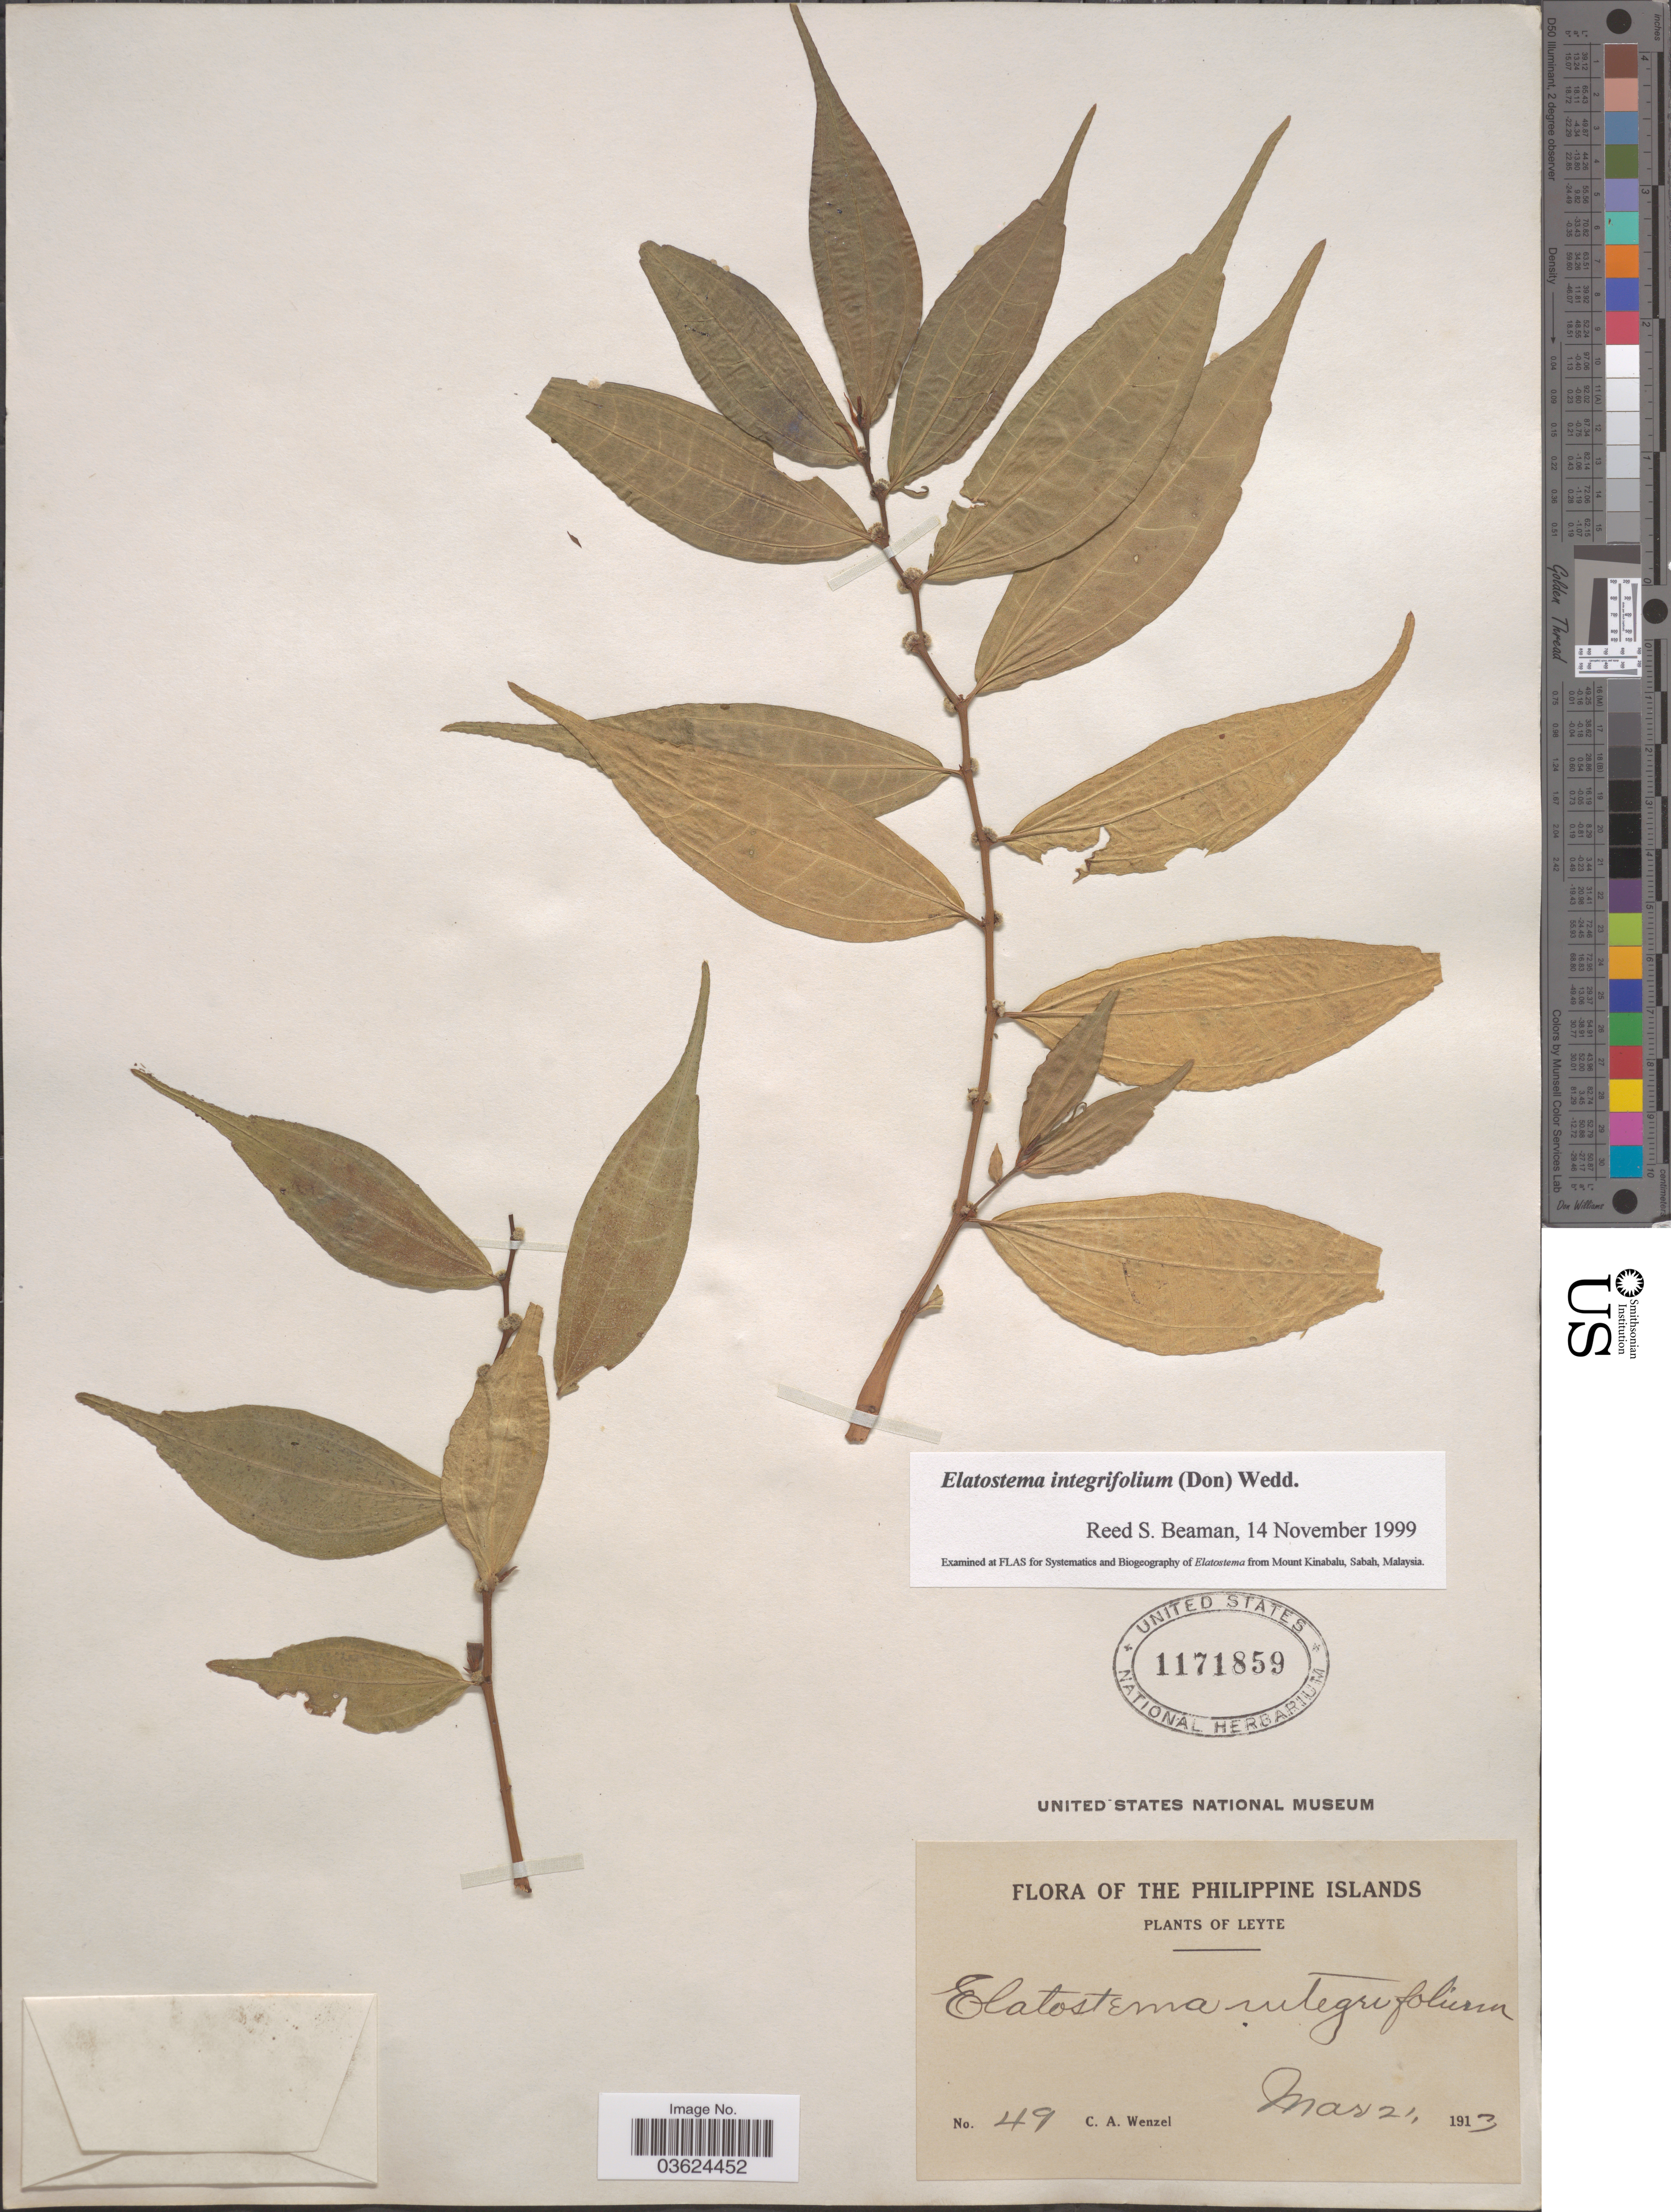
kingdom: Plantae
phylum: Tracheophyta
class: Magnoliopsida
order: Rosales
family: Urticaceae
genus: Elatostema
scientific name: Elatostema integrifolium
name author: (D. Don) Wedd.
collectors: C. Wenzel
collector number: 49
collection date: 1913-03-21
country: Philippines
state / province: Eastern Visayas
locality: The Philippine Islands. Leyte.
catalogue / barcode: US 1171859